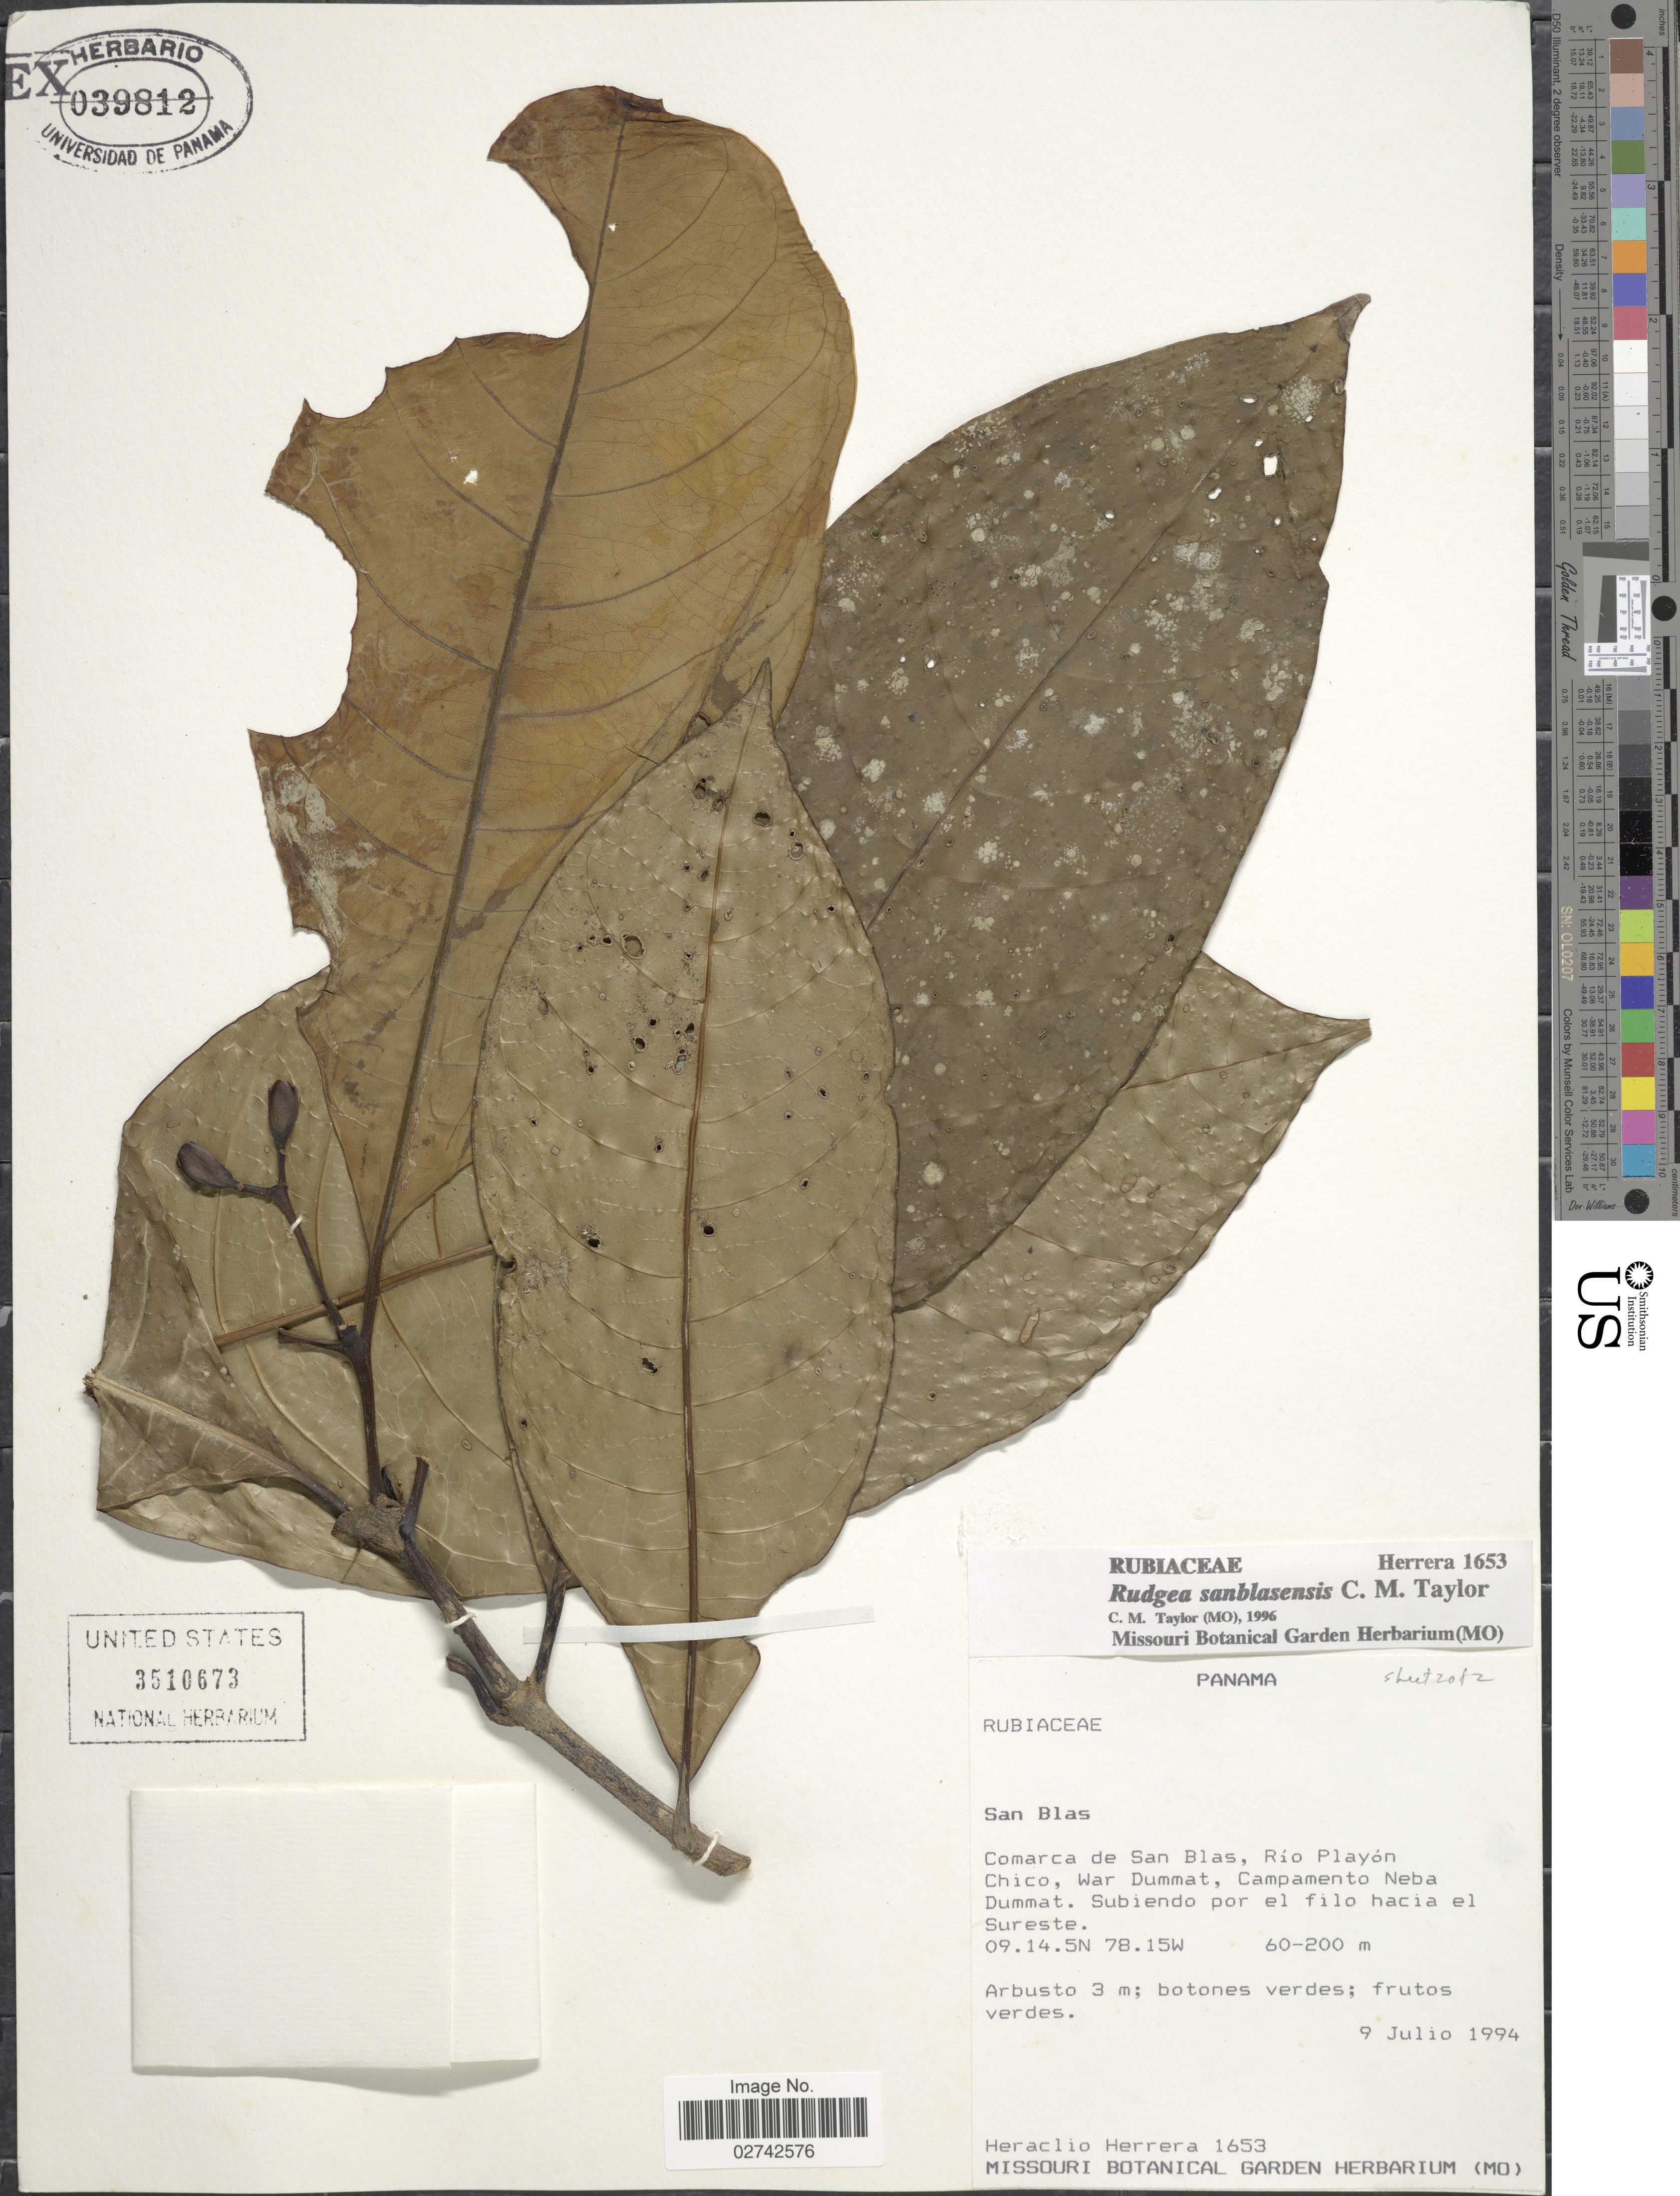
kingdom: Plantae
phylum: Tracheophyta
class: Magnoliopsida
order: Gentianales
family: Rubiaceae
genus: Rudgea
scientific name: Rudgea sanblasensis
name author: C.M. Taylor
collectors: H. Herrera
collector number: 1653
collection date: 1994-07-09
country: Panama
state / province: Kuna Yala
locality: San Blas, Comarco de San Blas, Rio Playon Chico, War Dummat, Campamento Neba Dummat, Subiendo por el filo hacia el Sureste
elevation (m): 60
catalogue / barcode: US 3510673